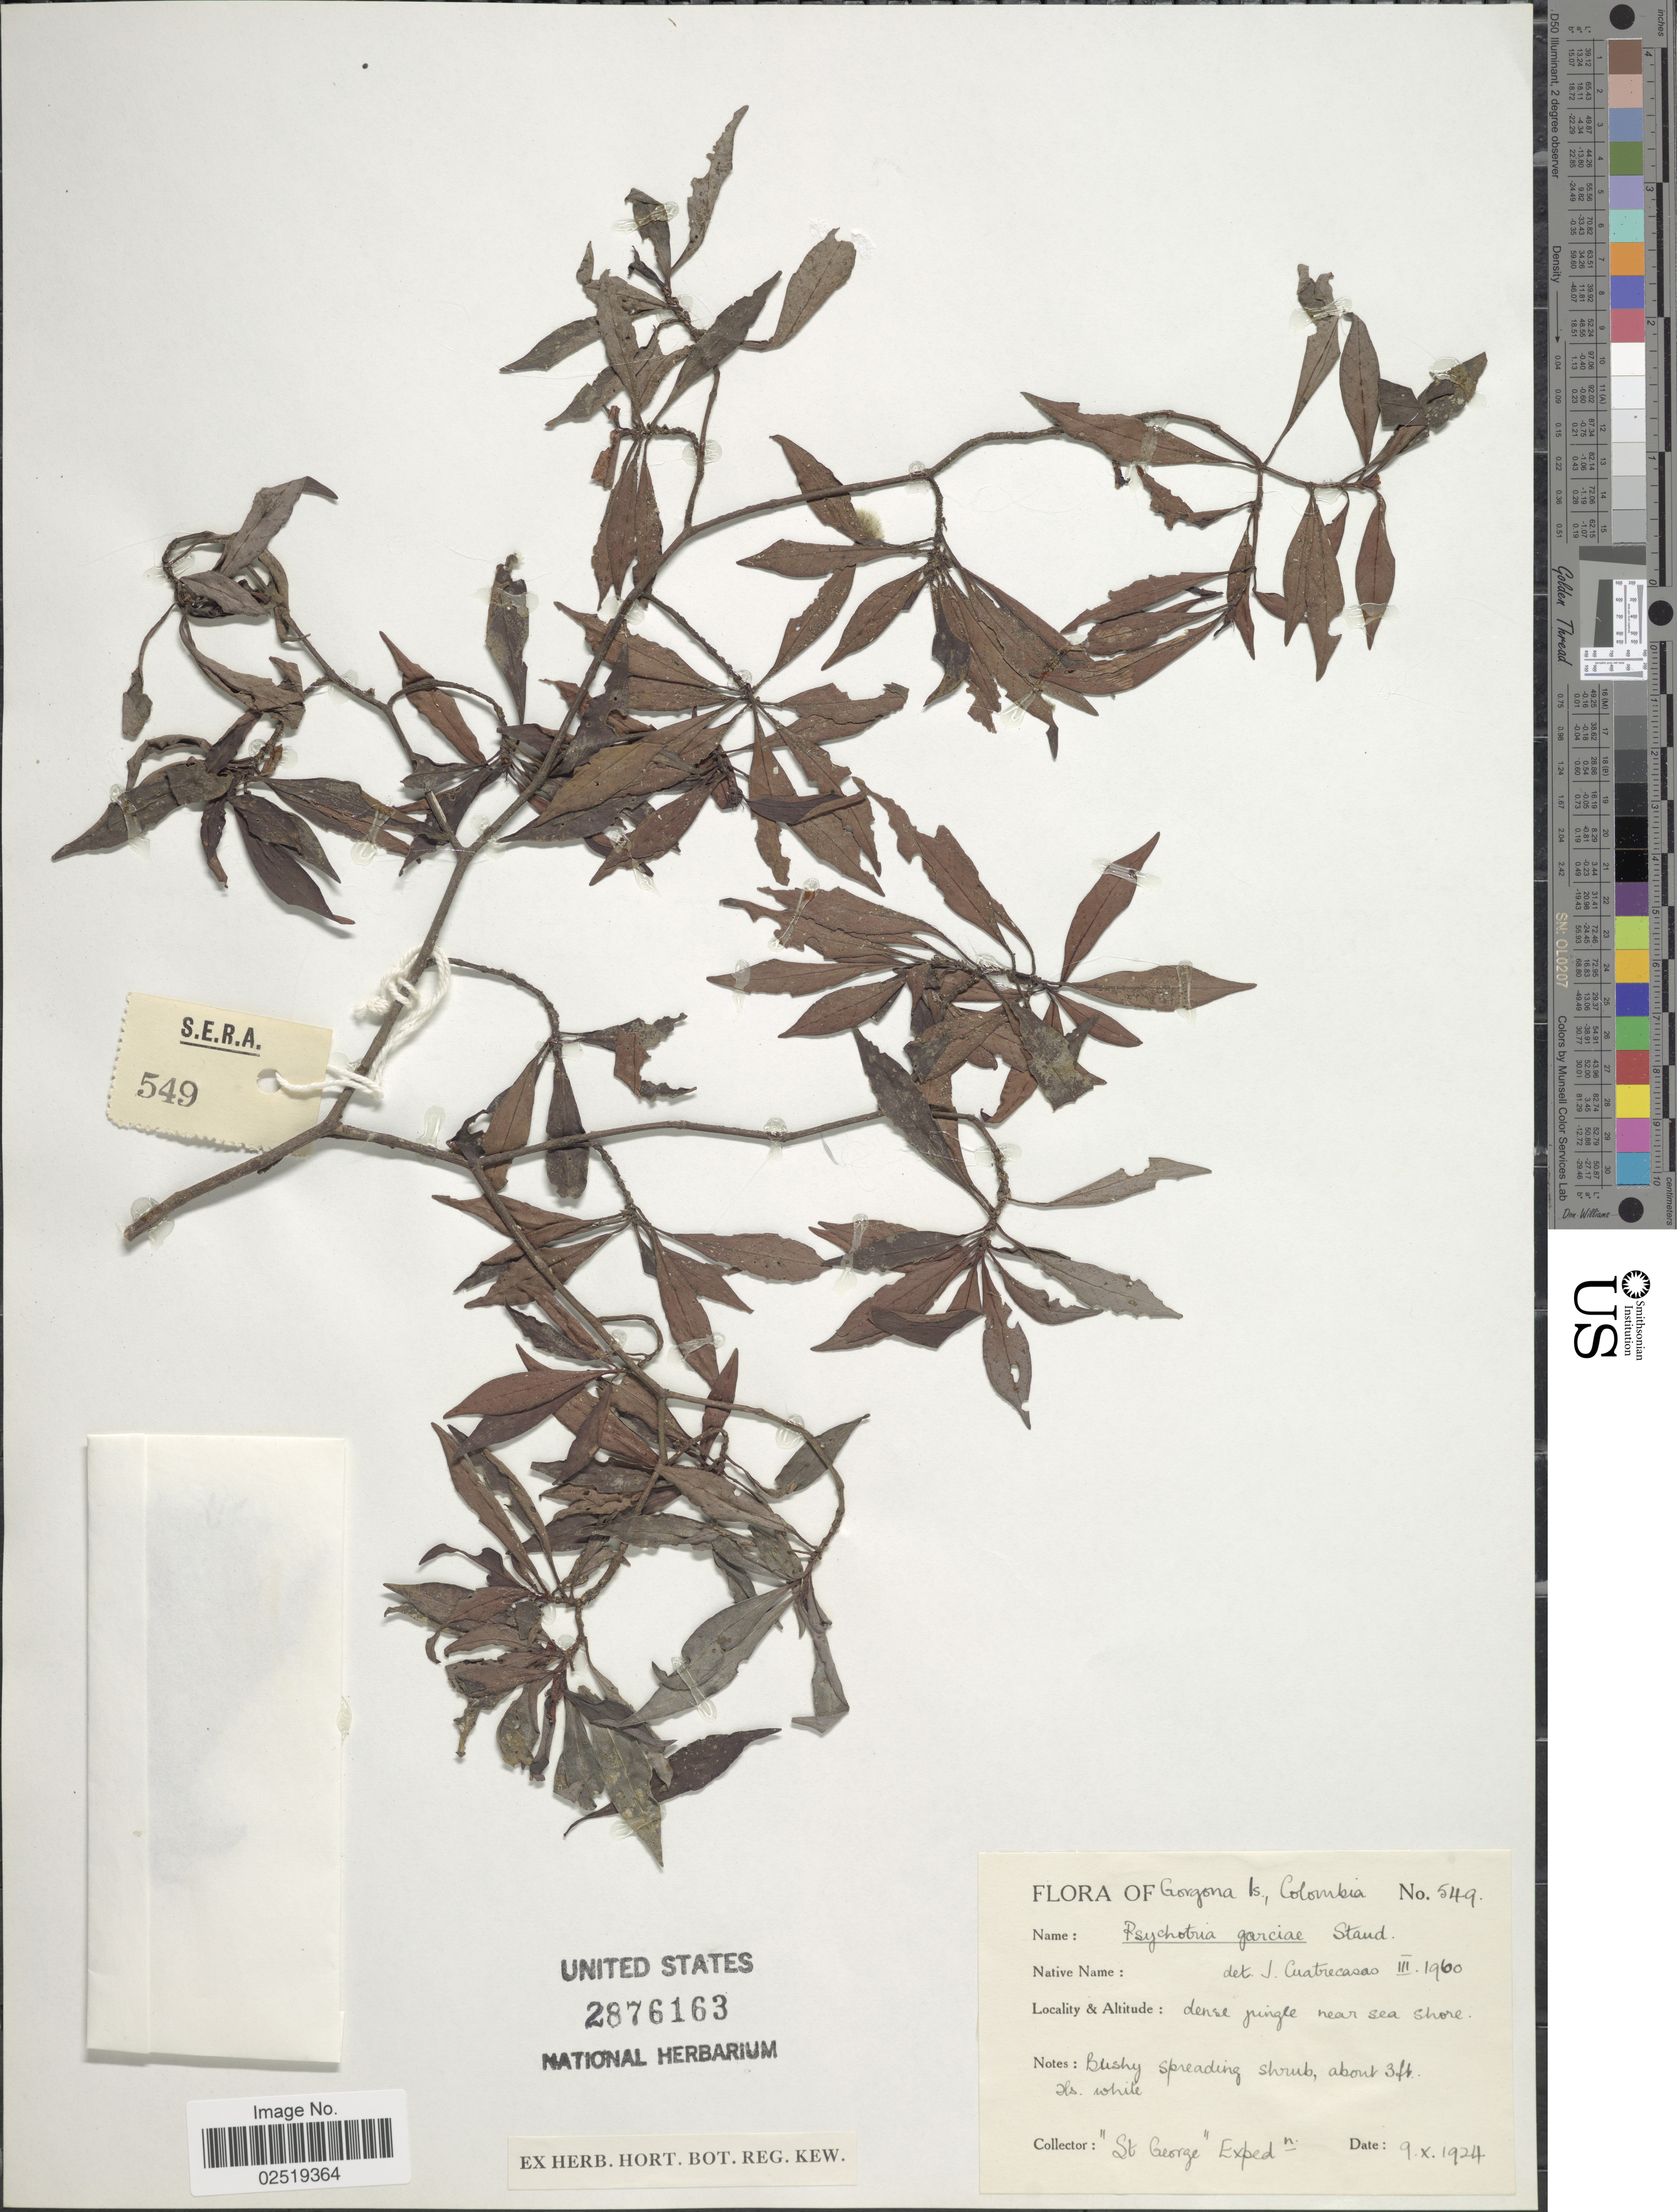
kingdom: Plantae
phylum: Tracheophyta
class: Magnoliopsida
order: Gentianales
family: Rubiaceae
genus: Psychotria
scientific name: Psychotria garciae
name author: Standl.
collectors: St. George Exped.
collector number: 549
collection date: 1924-10-09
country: Colombia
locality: Gorgona Is. Dense jungle near sea shore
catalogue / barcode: US 2876163